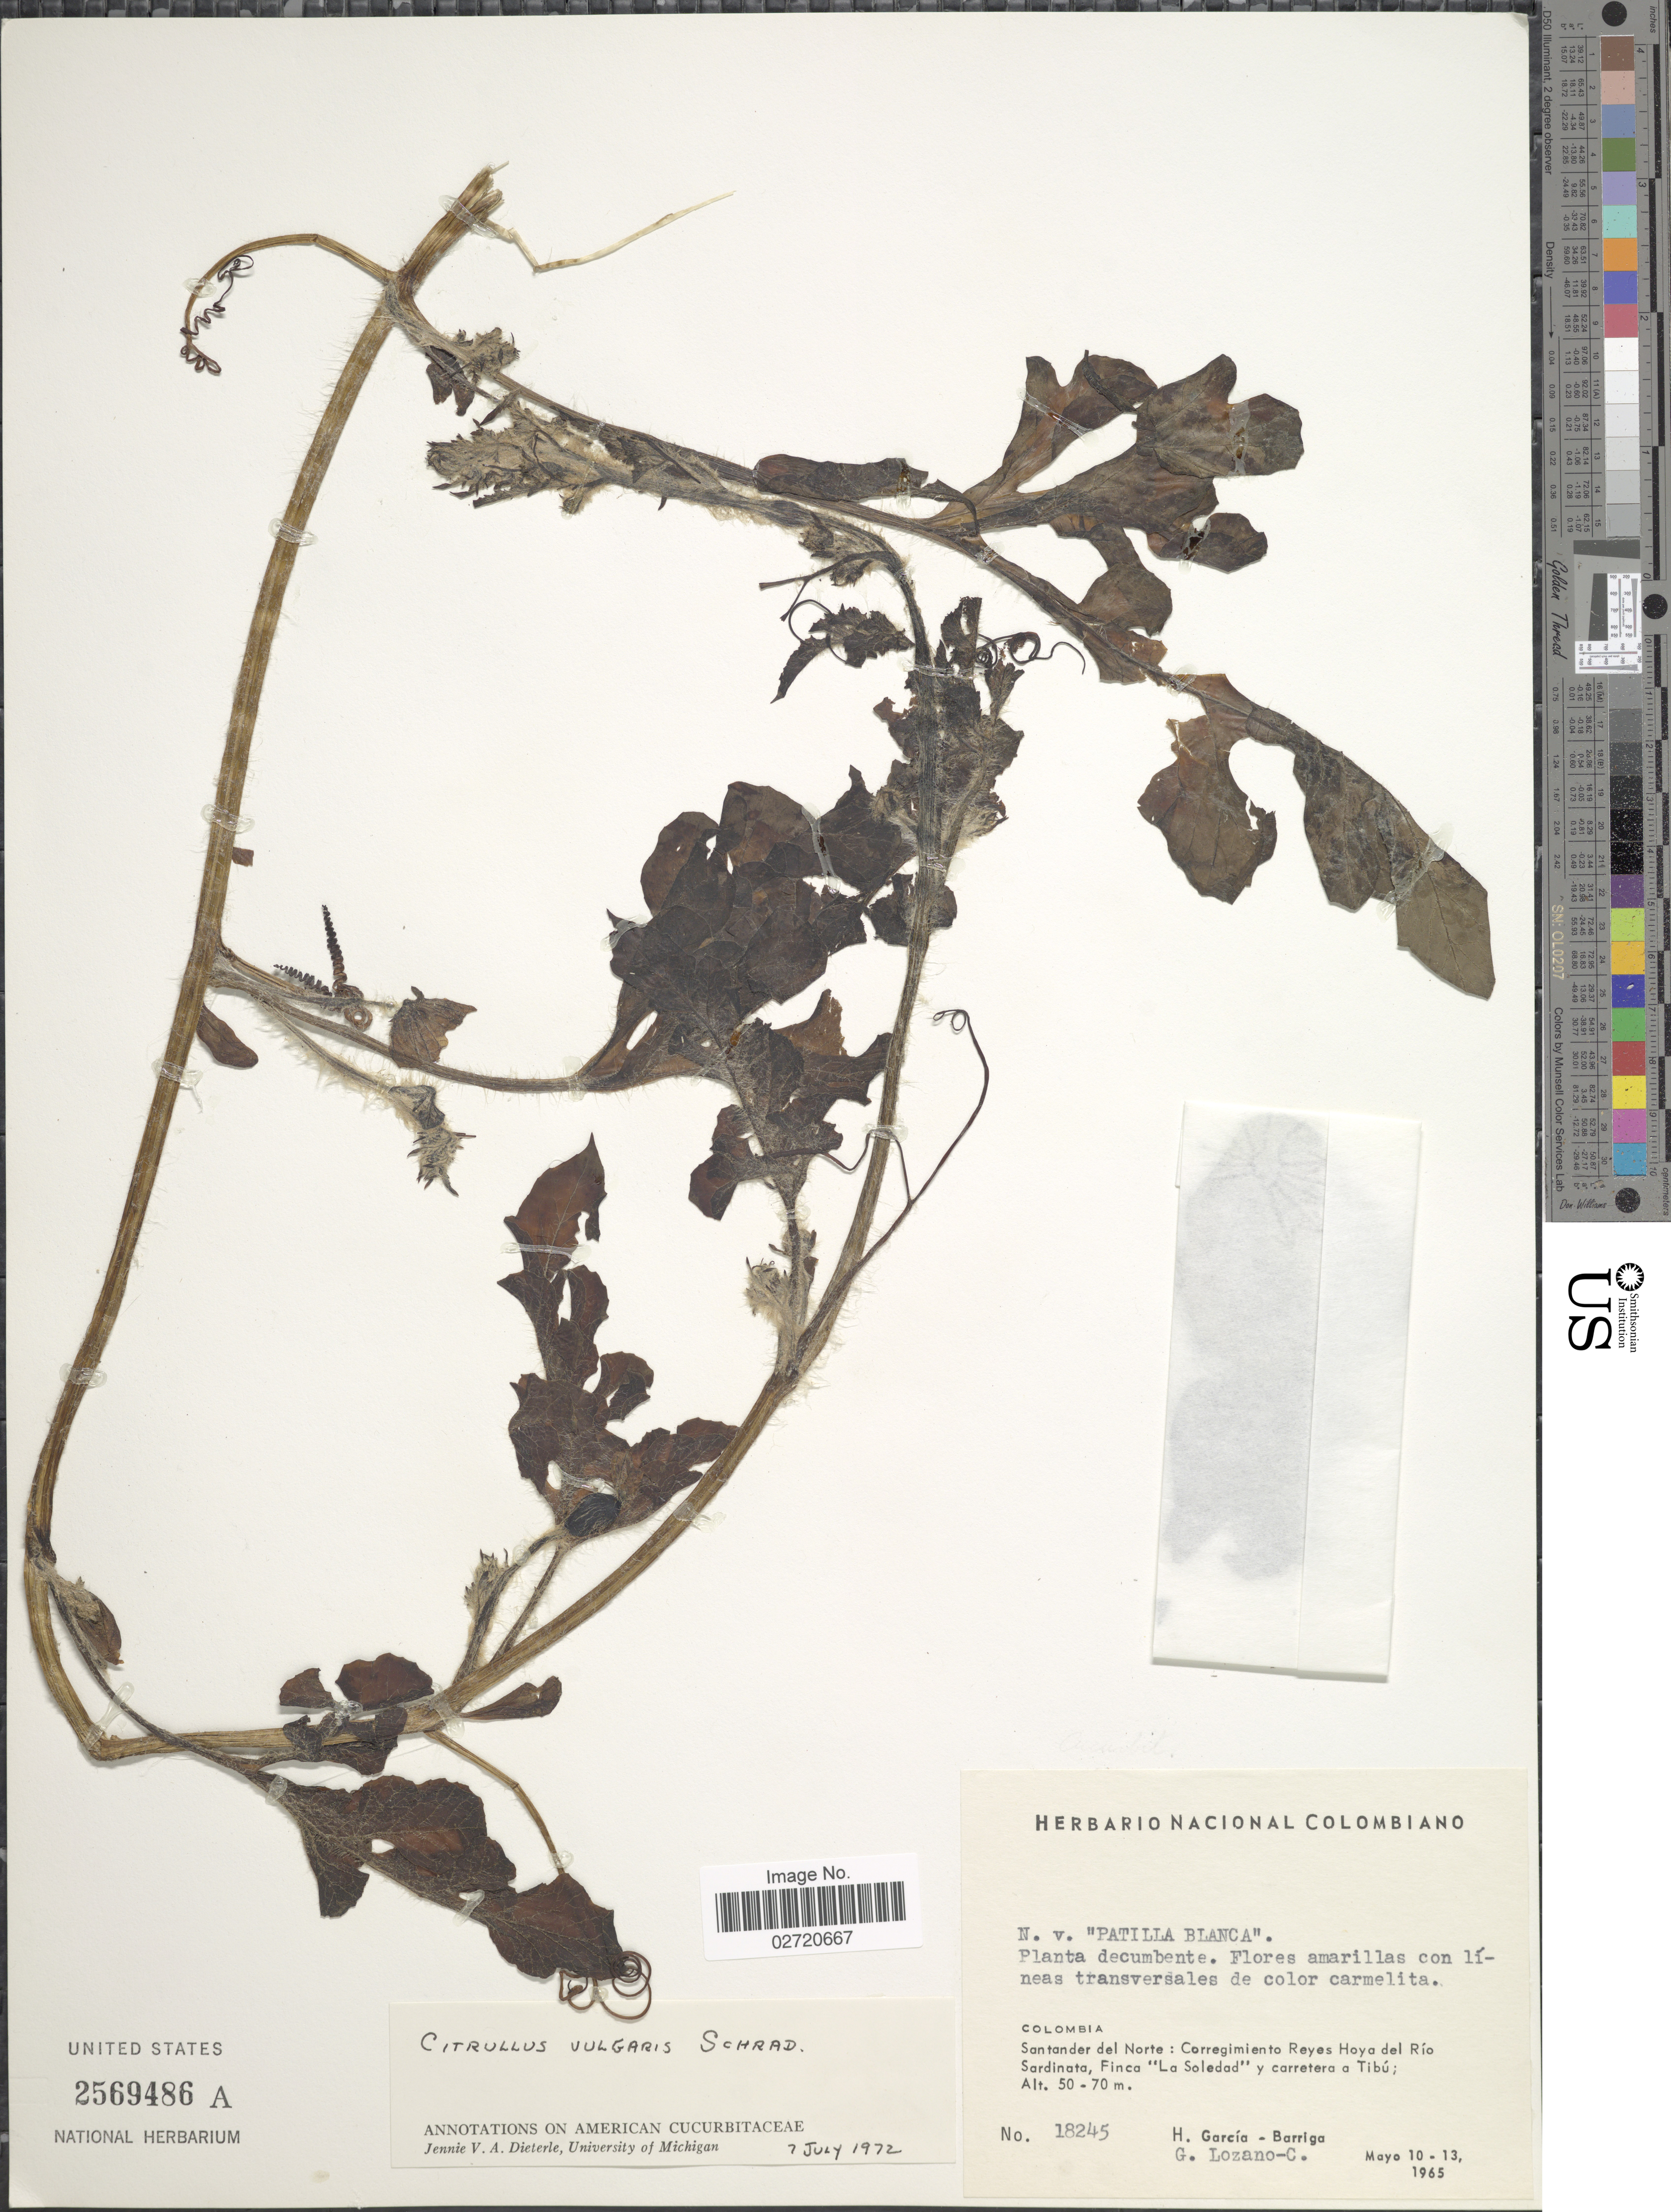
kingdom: Plantae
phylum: Tracheophyta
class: Magnoliopsida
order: Cucurbitales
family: Cucurbitaceae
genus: Citrullus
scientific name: Citrullus lanatus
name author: (Thunb.) Matsum. & Nakai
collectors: H. García Barriga & G. Lozano-Contreras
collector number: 18245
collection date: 1965-05-10/1965-05-13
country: Colombia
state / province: Norte de Santander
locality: Santander del Norte: Corregimiento Reyes Hoya del Rio Sardinata, Finca "La Soledad"y carretera a Tibu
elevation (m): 50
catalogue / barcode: US 2569486A